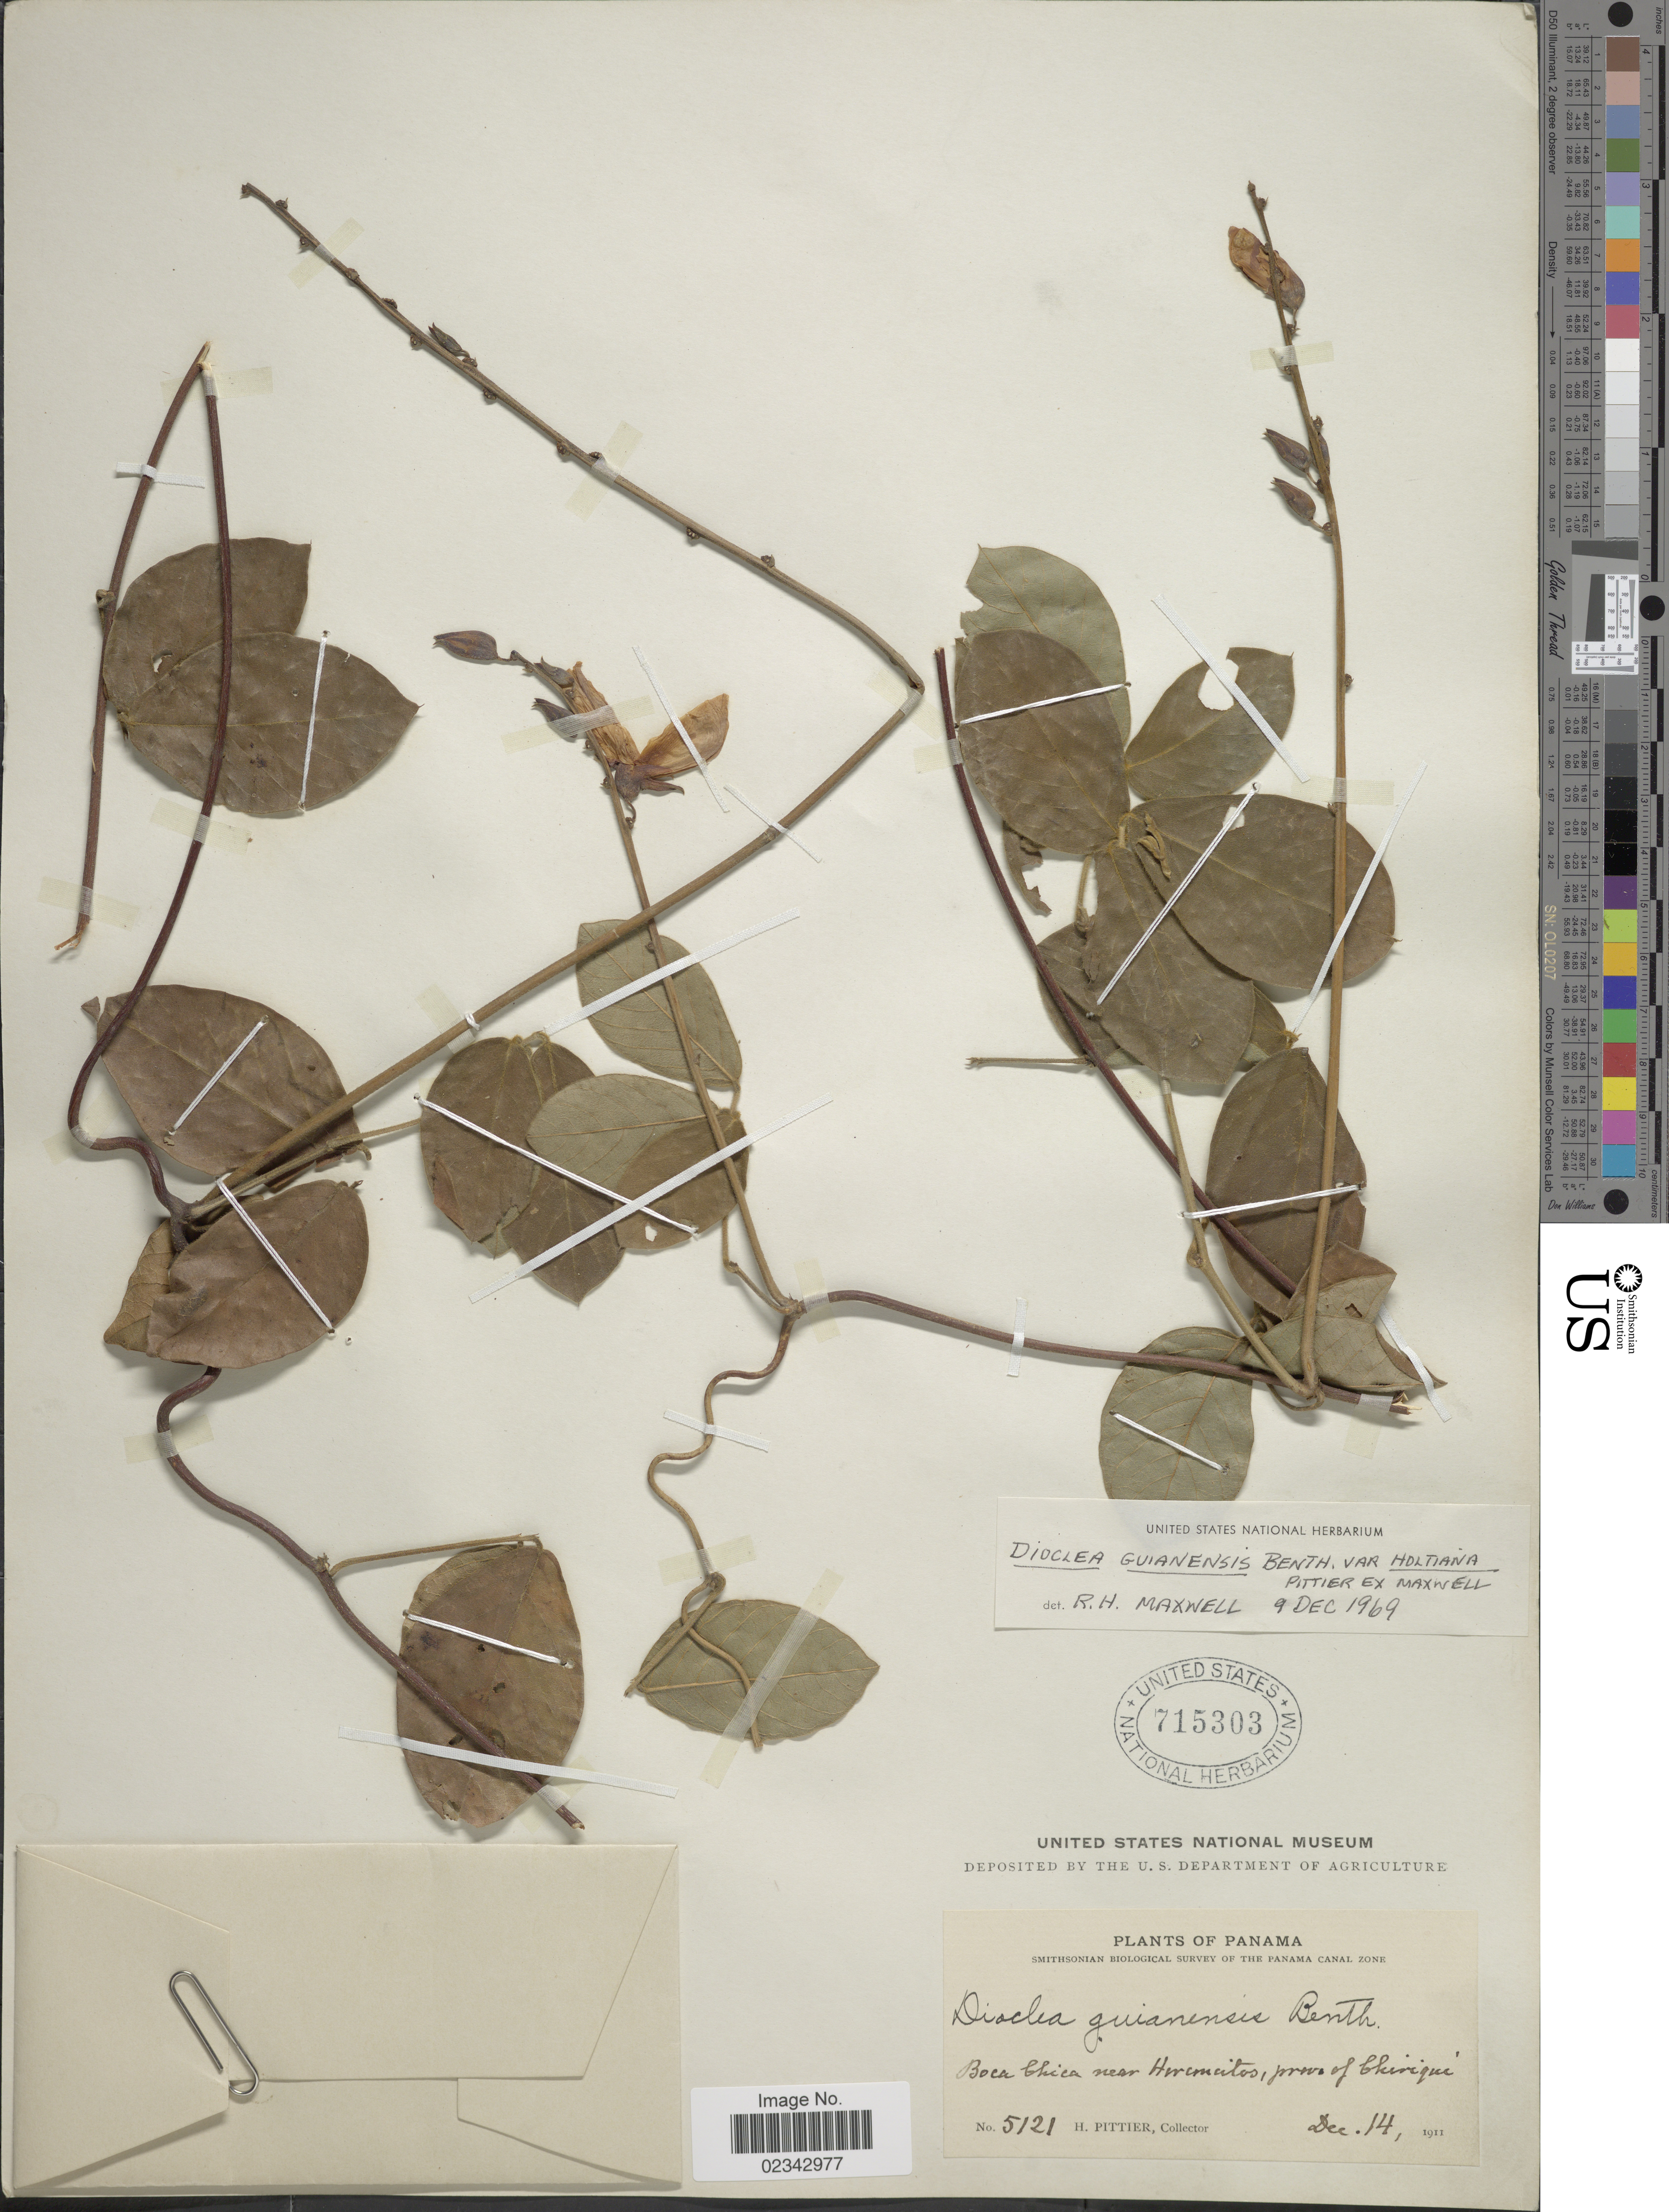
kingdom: Plantae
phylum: Tracheophyta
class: Magnoliopsida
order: Fabales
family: Fabaceae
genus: Dioclea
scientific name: Dioclea guianensis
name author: Benth.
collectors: H. F. Pittier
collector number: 5121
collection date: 1911-12-14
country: Panama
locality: Boca Chica near Herconcitos, provo of Chiriqui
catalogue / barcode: US 715303